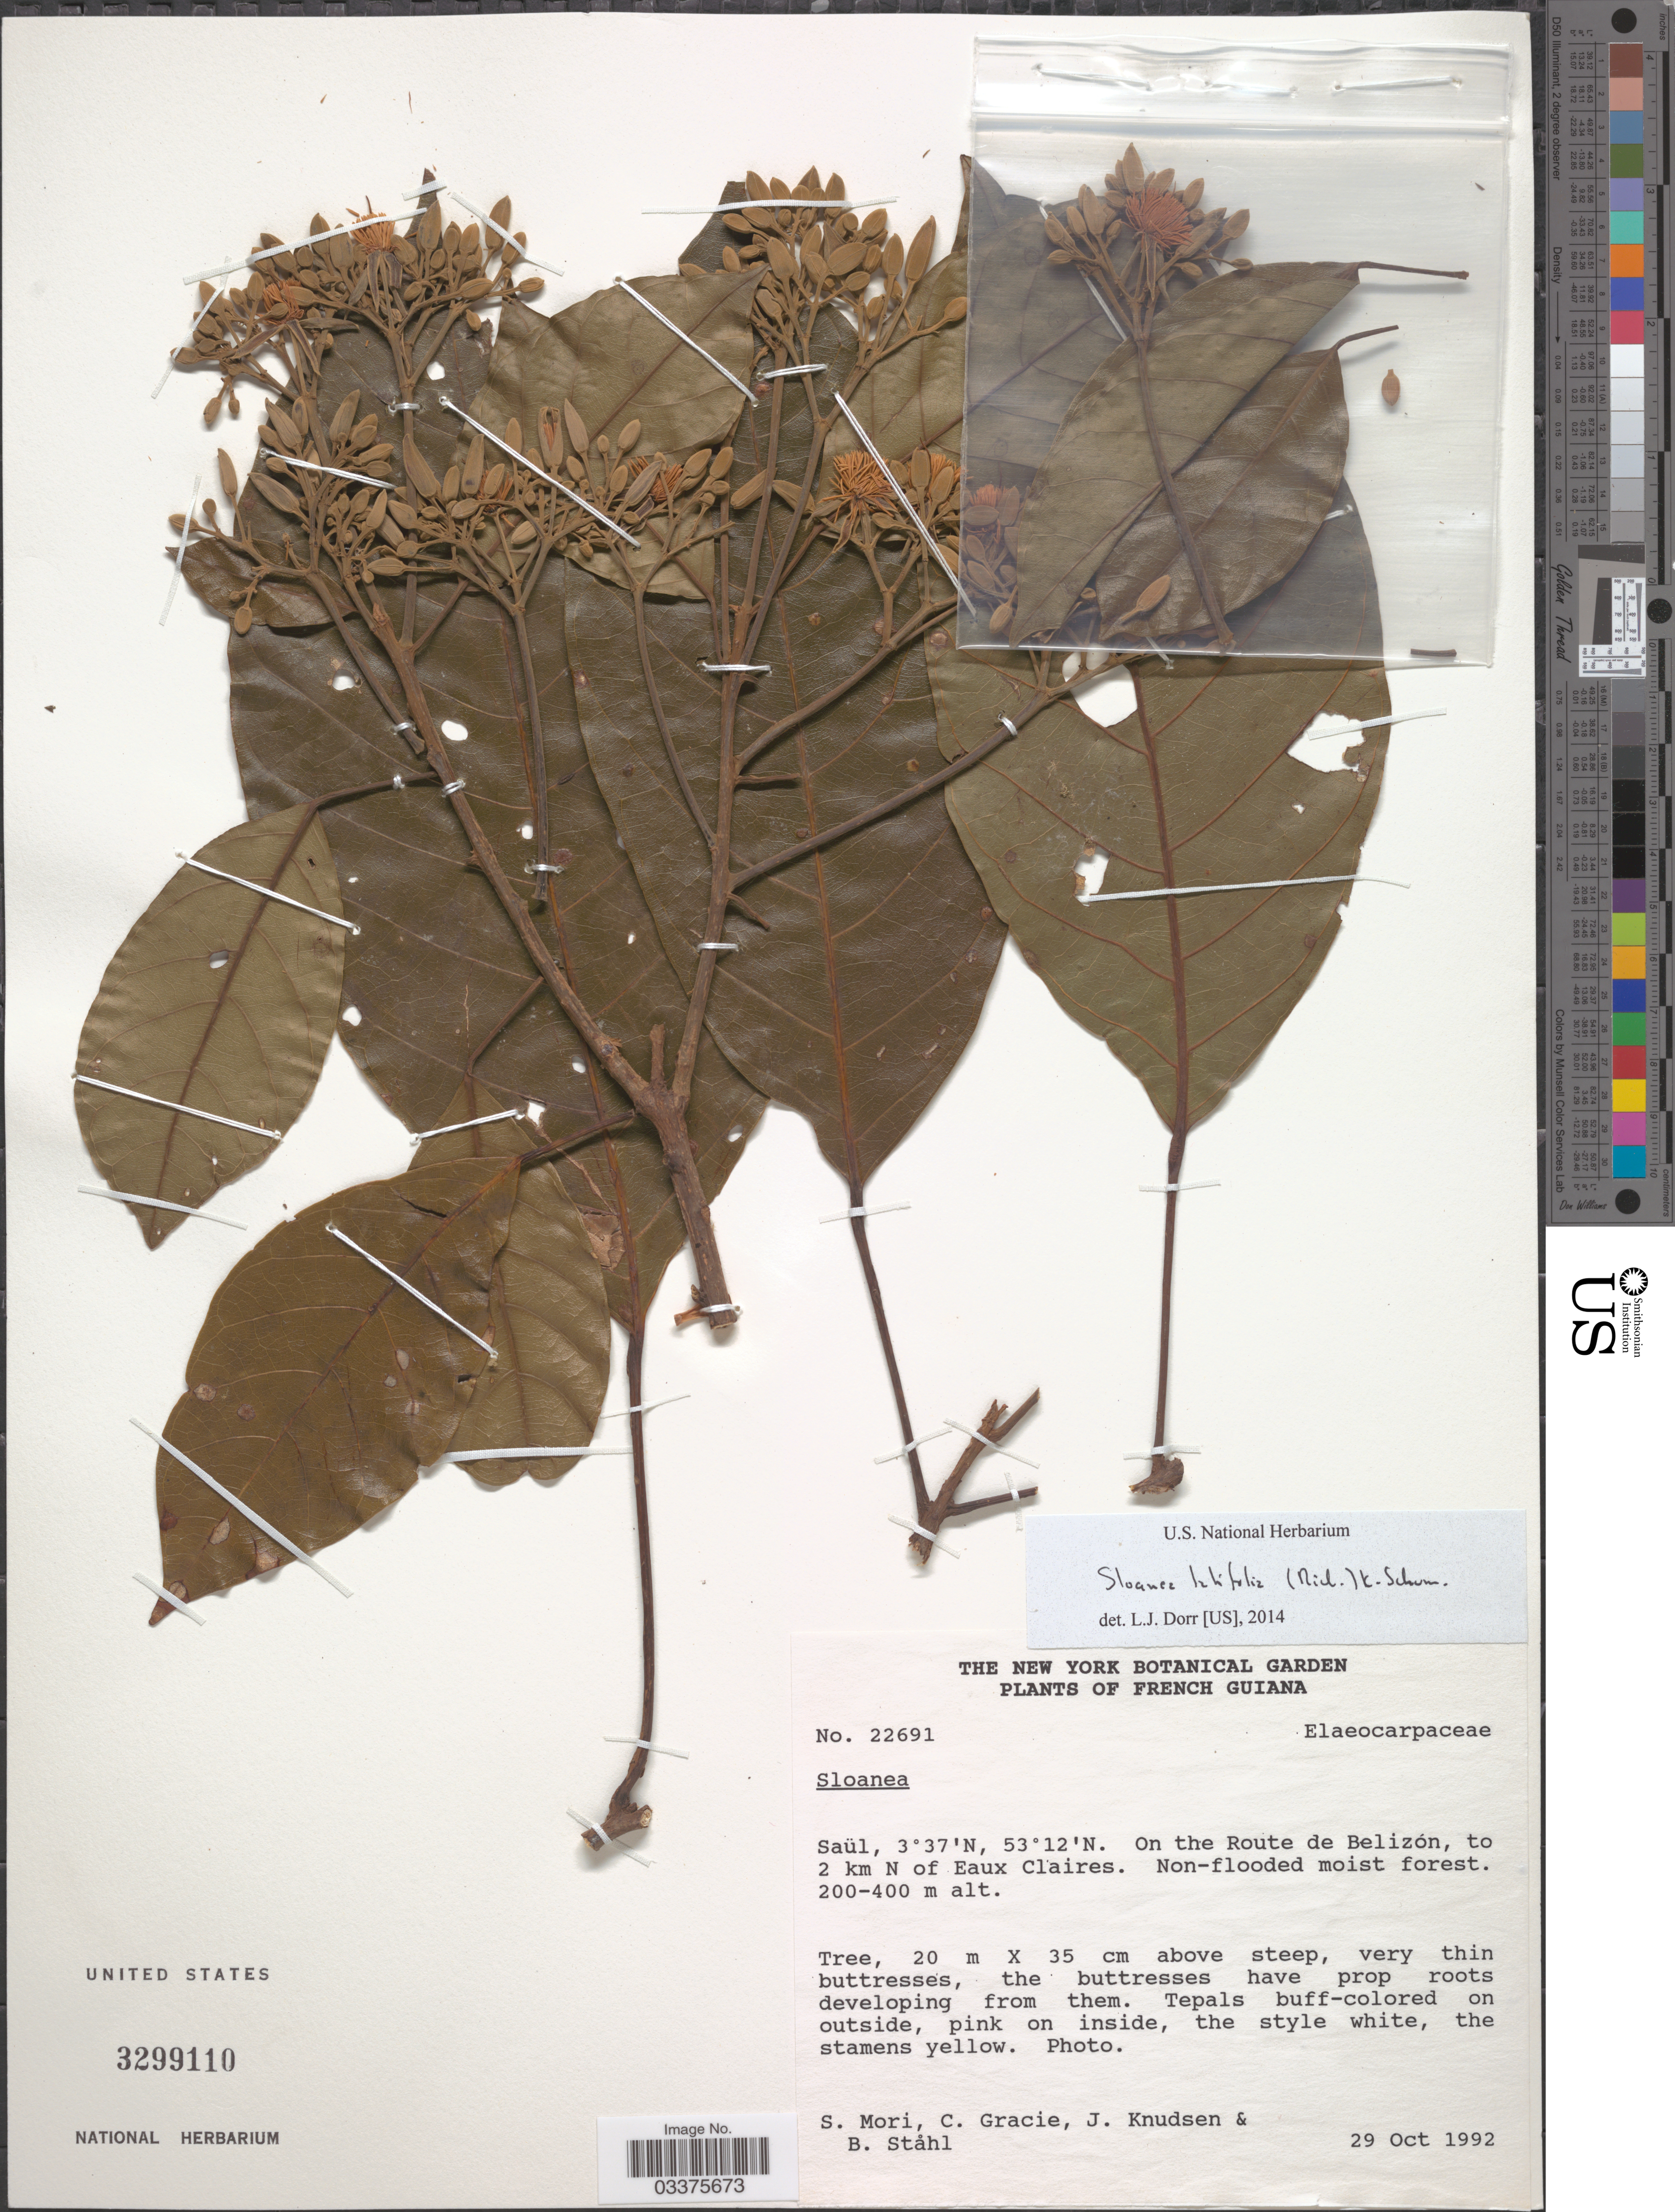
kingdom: Plantae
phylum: Tracheophyta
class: Magnoliopsida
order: Oxalidales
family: Elaeocarpaceae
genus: Sloanea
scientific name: Sloanea latifolia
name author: (Rich.) K. Schum.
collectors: S. Mori, C. A. Gracie, J. Knudsen & B. Ståhl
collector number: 22691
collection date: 1992-10-29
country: French Guiana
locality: Saül. On the Route de Belizón, to 2 km N of Eaux Claires.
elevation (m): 200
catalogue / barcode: US 3299110